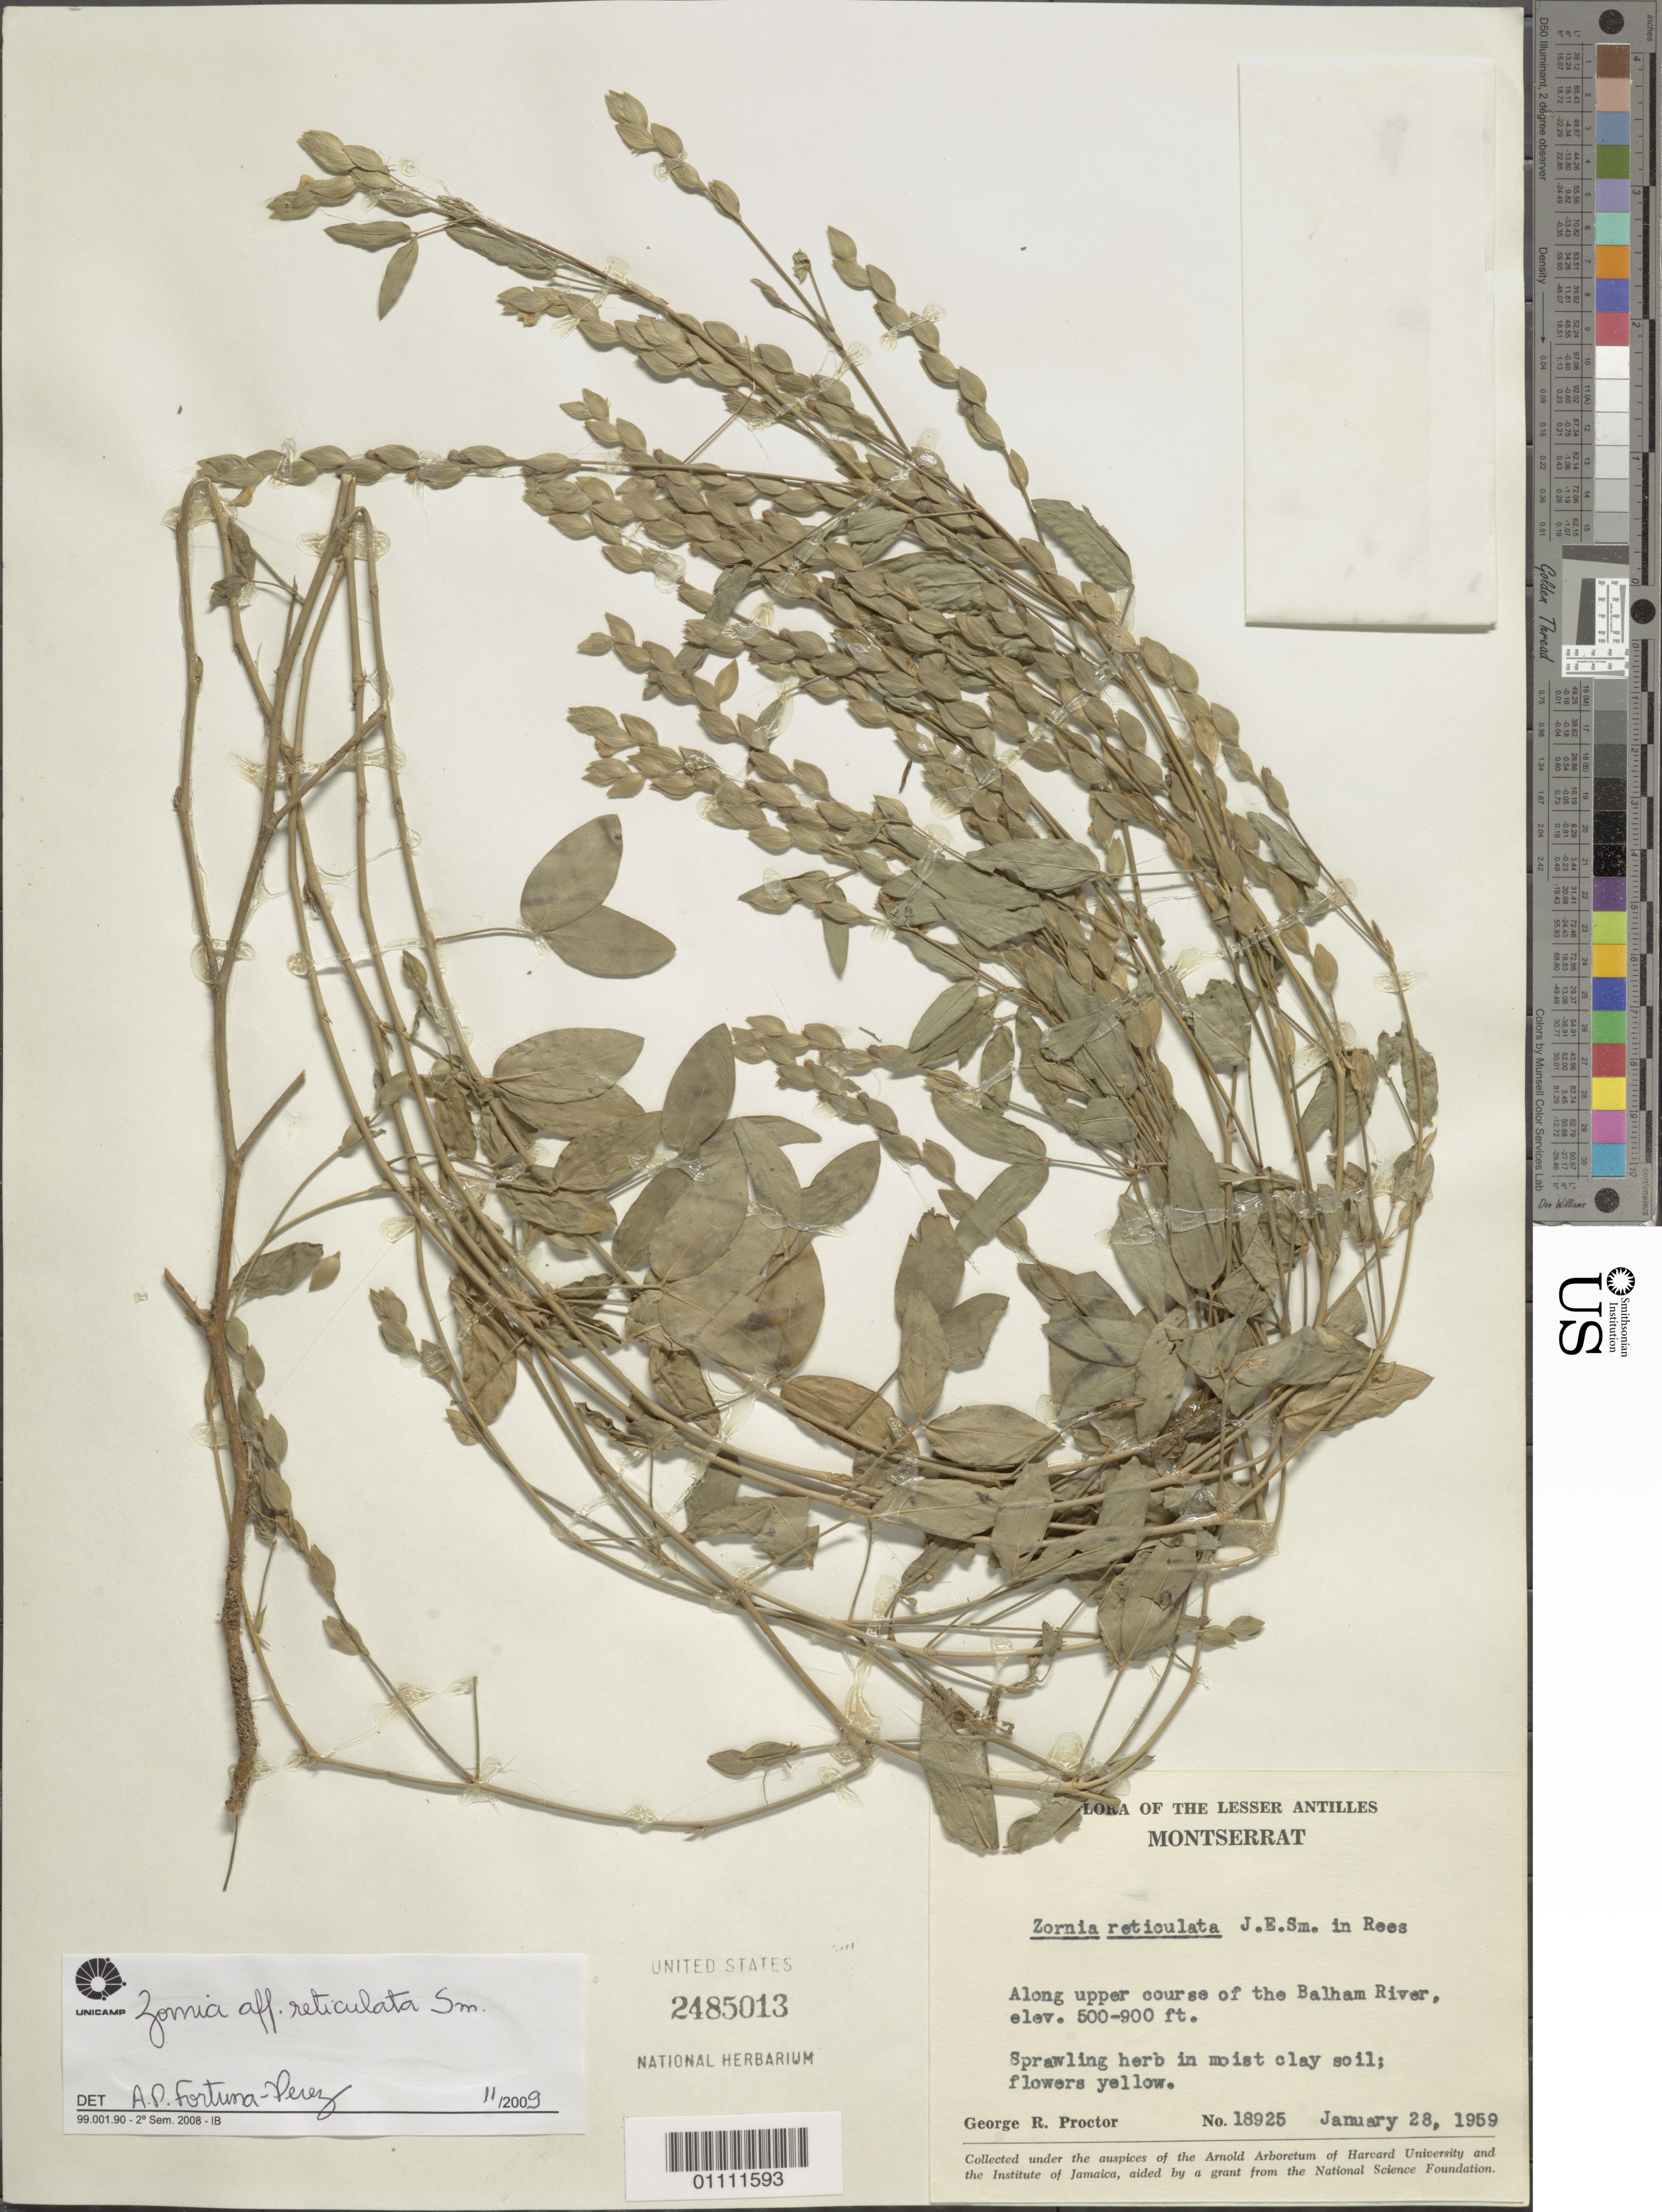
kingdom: Plantae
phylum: Tracheophyta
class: Magnoliopsida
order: Fabales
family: Fabaceae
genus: Zornia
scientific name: Zornia reticulata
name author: Sm.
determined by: Fortuna-Perez, Ana Paula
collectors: G. R. Proctor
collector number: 18925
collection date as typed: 28 Jan 1959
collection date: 1959-01-28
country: Montserrat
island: Montserrat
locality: Balham River, upper course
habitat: Along river; in moist clay soil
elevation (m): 152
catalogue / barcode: US 2485013